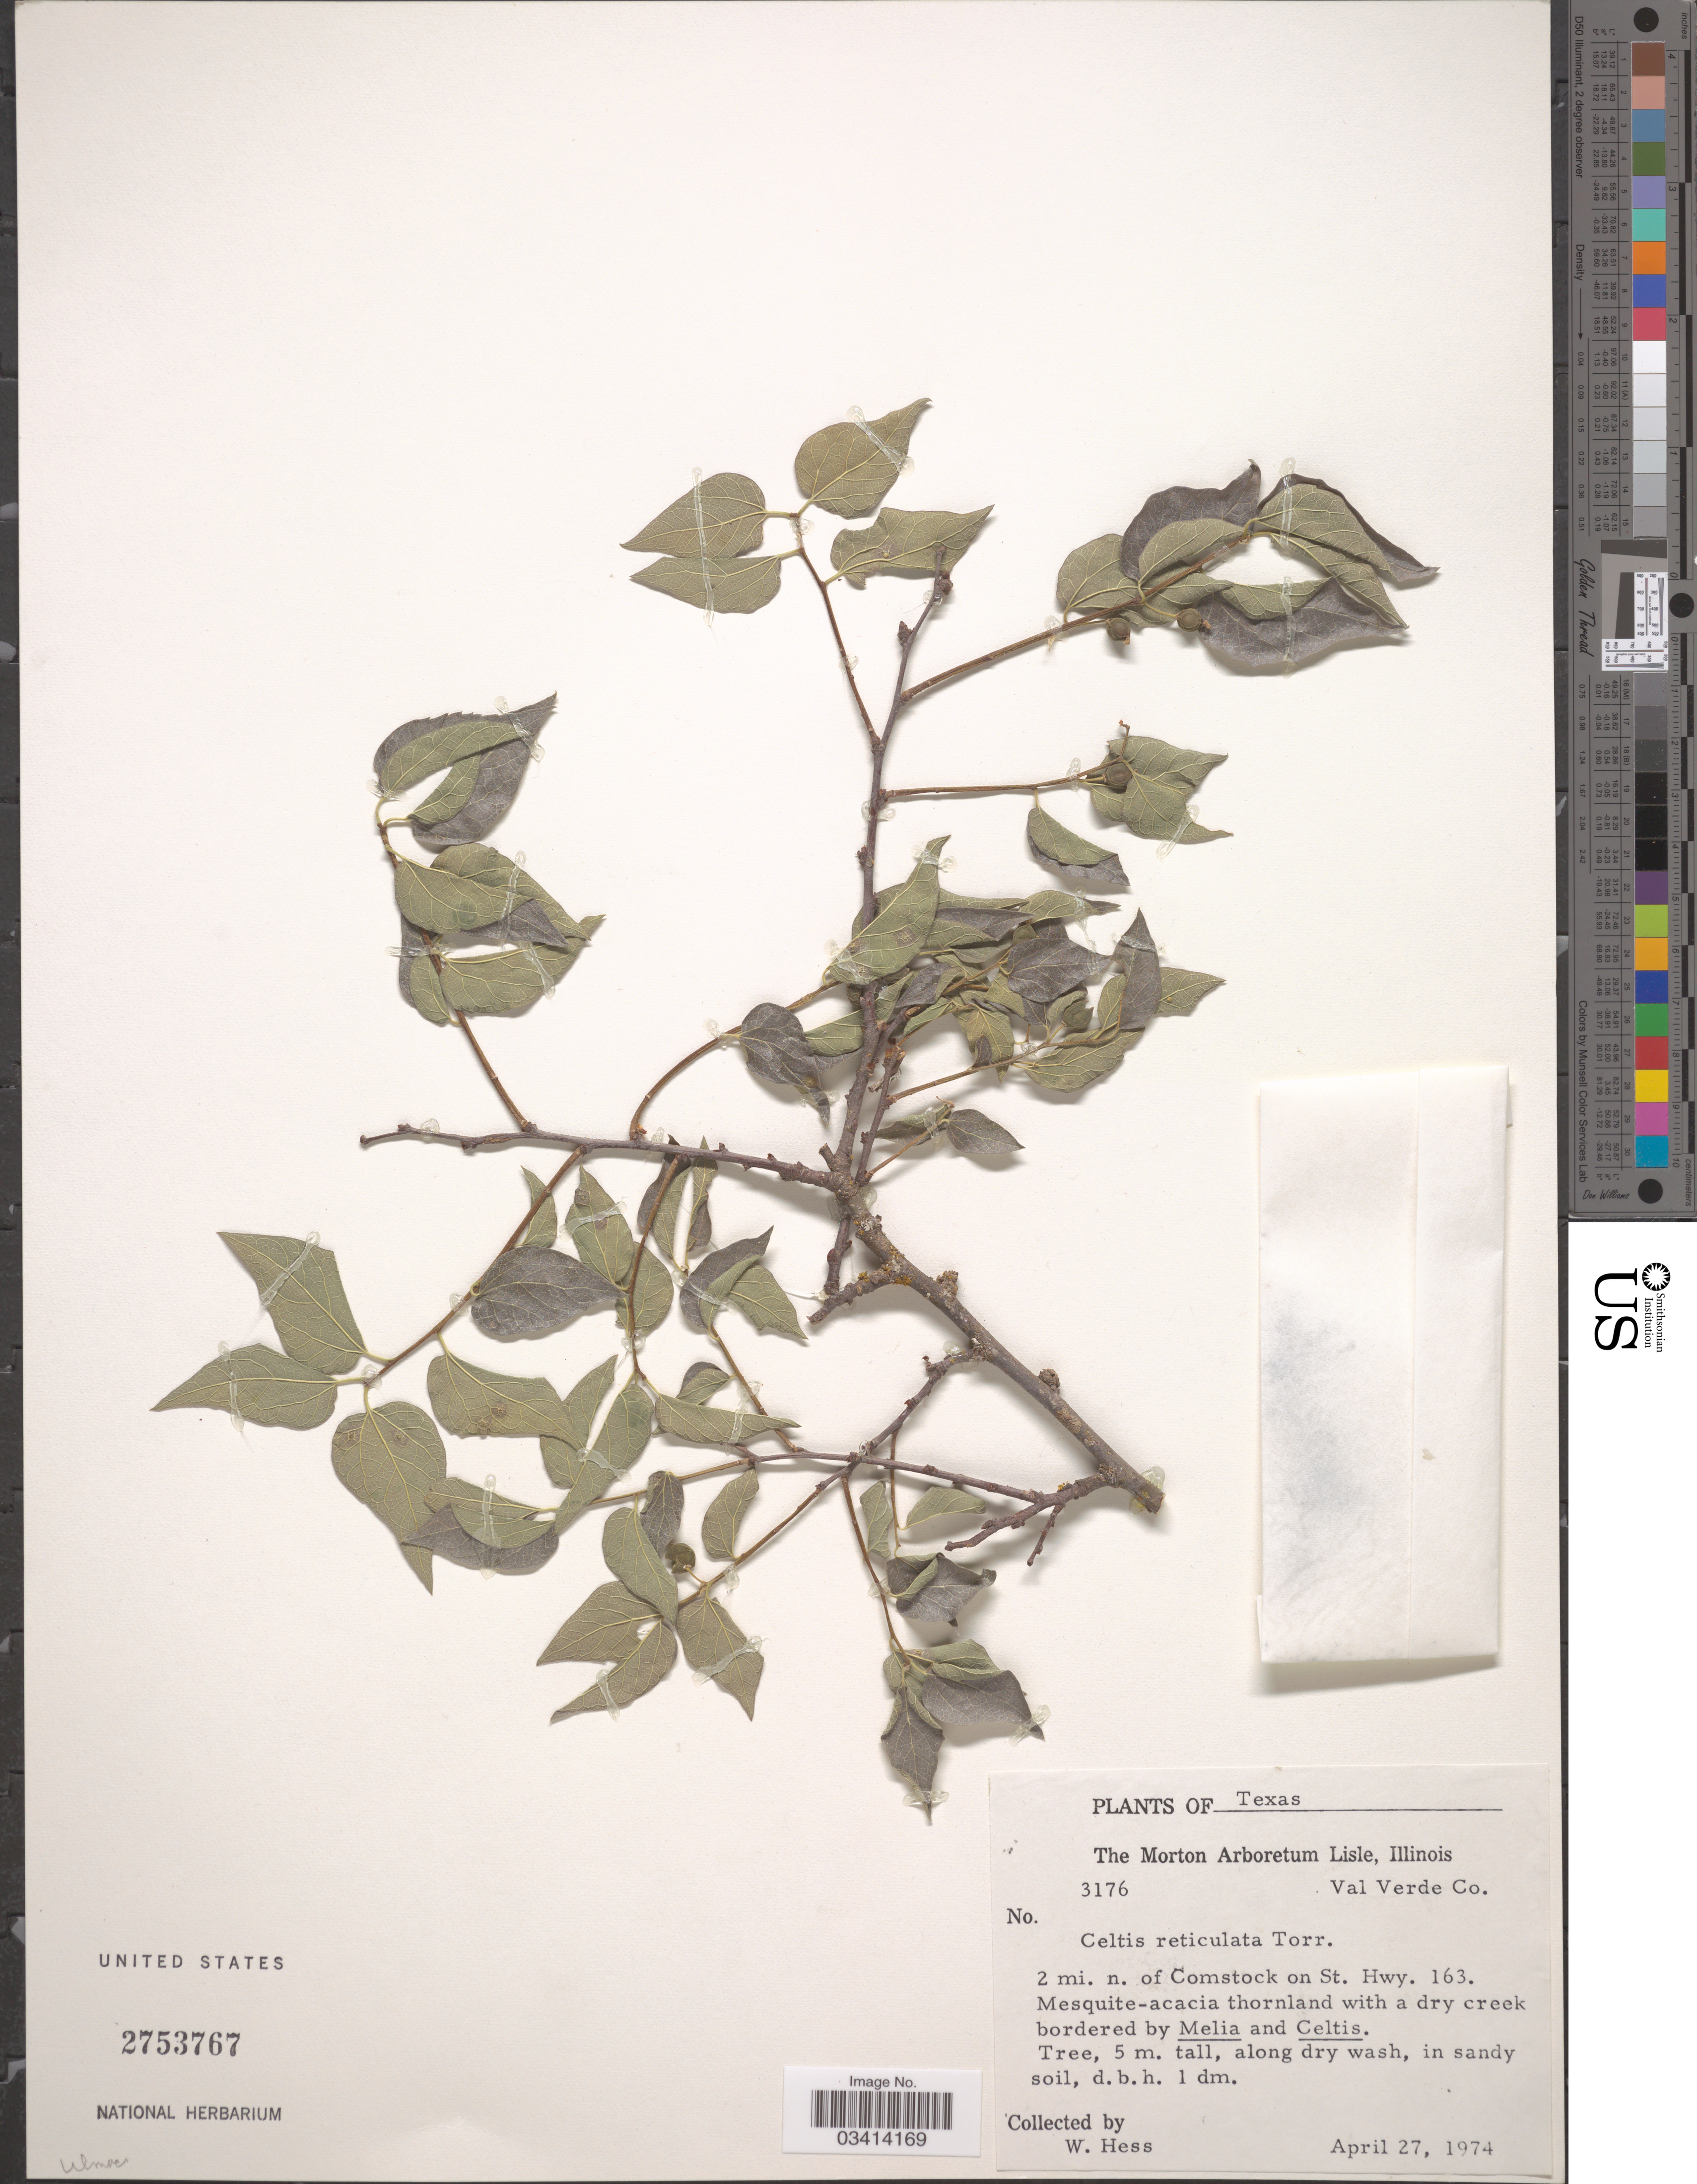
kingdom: Plantae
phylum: Tracheophyta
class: Magnoliopsida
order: Rosales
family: Cannabaceae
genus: Celtis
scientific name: Celtis reticulata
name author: Torr.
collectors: W. Hess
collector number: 3176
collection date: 1974-04-27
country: United States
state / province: Texas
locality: Val Verde Co. 2 mi. n. of Comstock on St. Hwy. 163.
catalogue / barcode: US 2753767